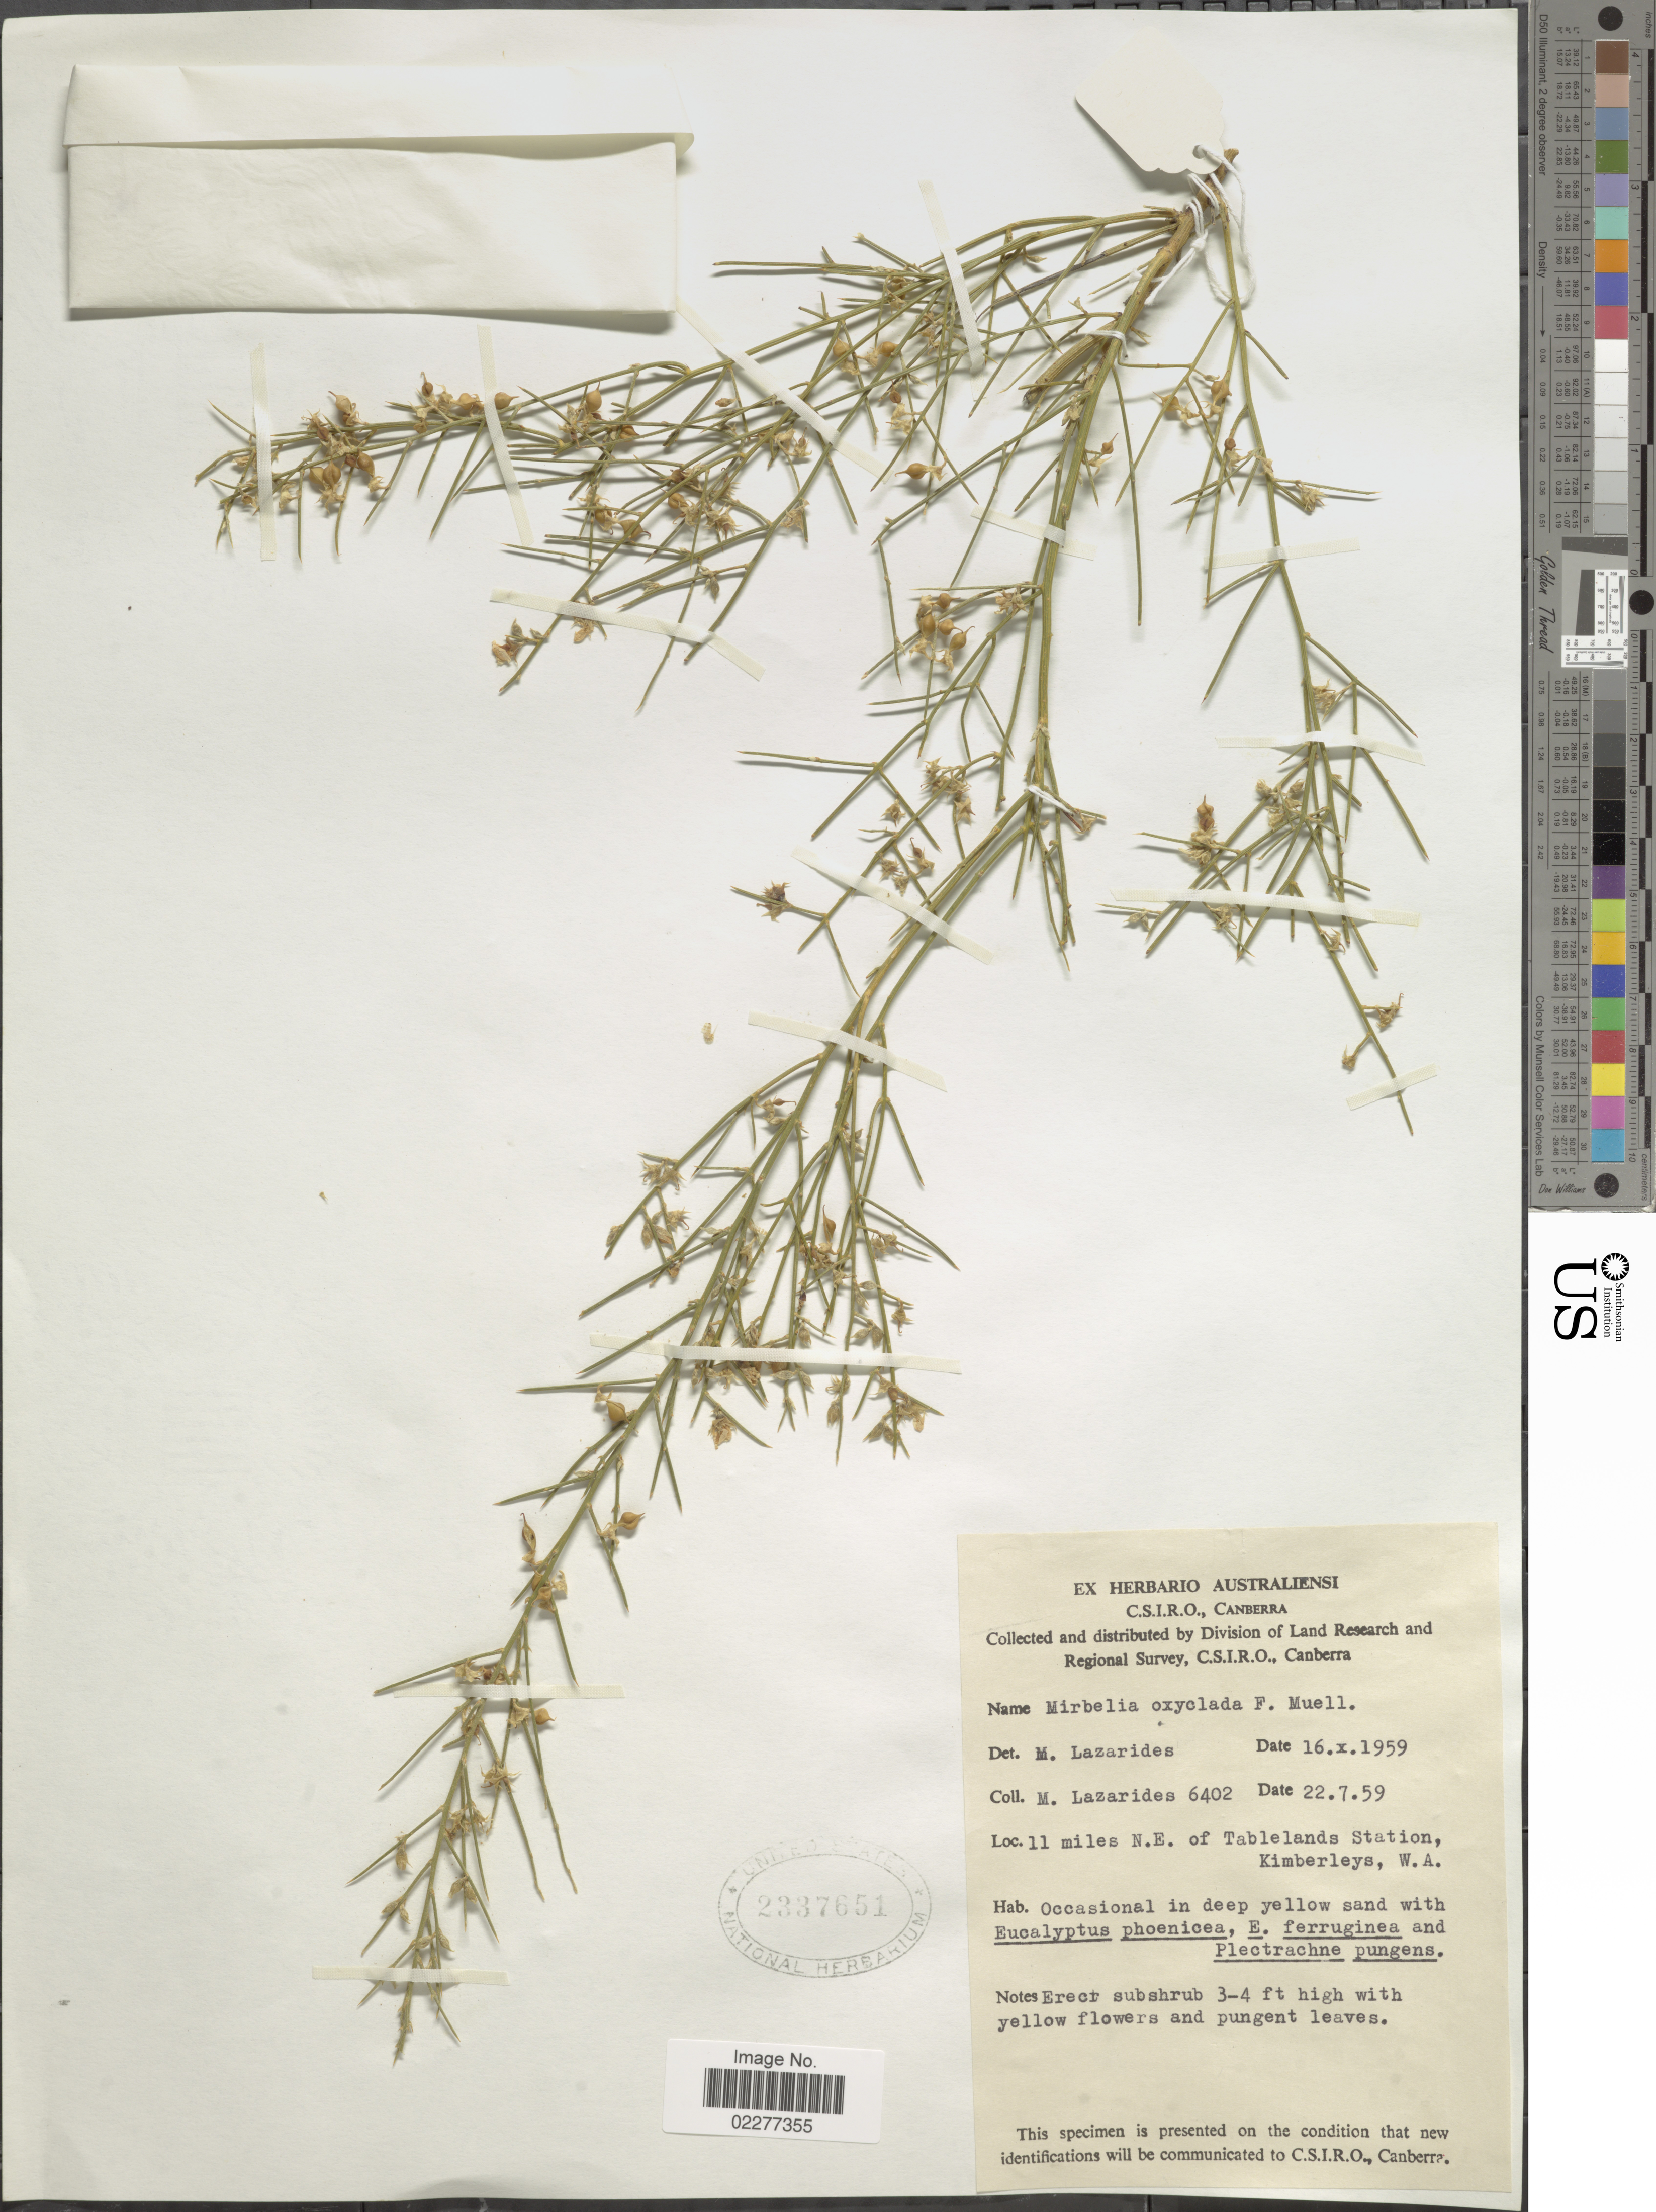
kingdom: Plantae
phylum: Tracheophyta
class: Magnoliopsida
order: Fabales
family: Fabaceae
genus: Mirbelia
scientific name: Mirbelia oxyclada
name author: F. Muell.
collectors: M. Lazarides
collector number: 6402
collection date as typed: Transcribed d/m/y: 22/7/59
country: Australia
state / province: Western Australia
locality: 11 miles N.E. of Tablelands Station, Kimberleys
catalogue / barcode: US 2337651